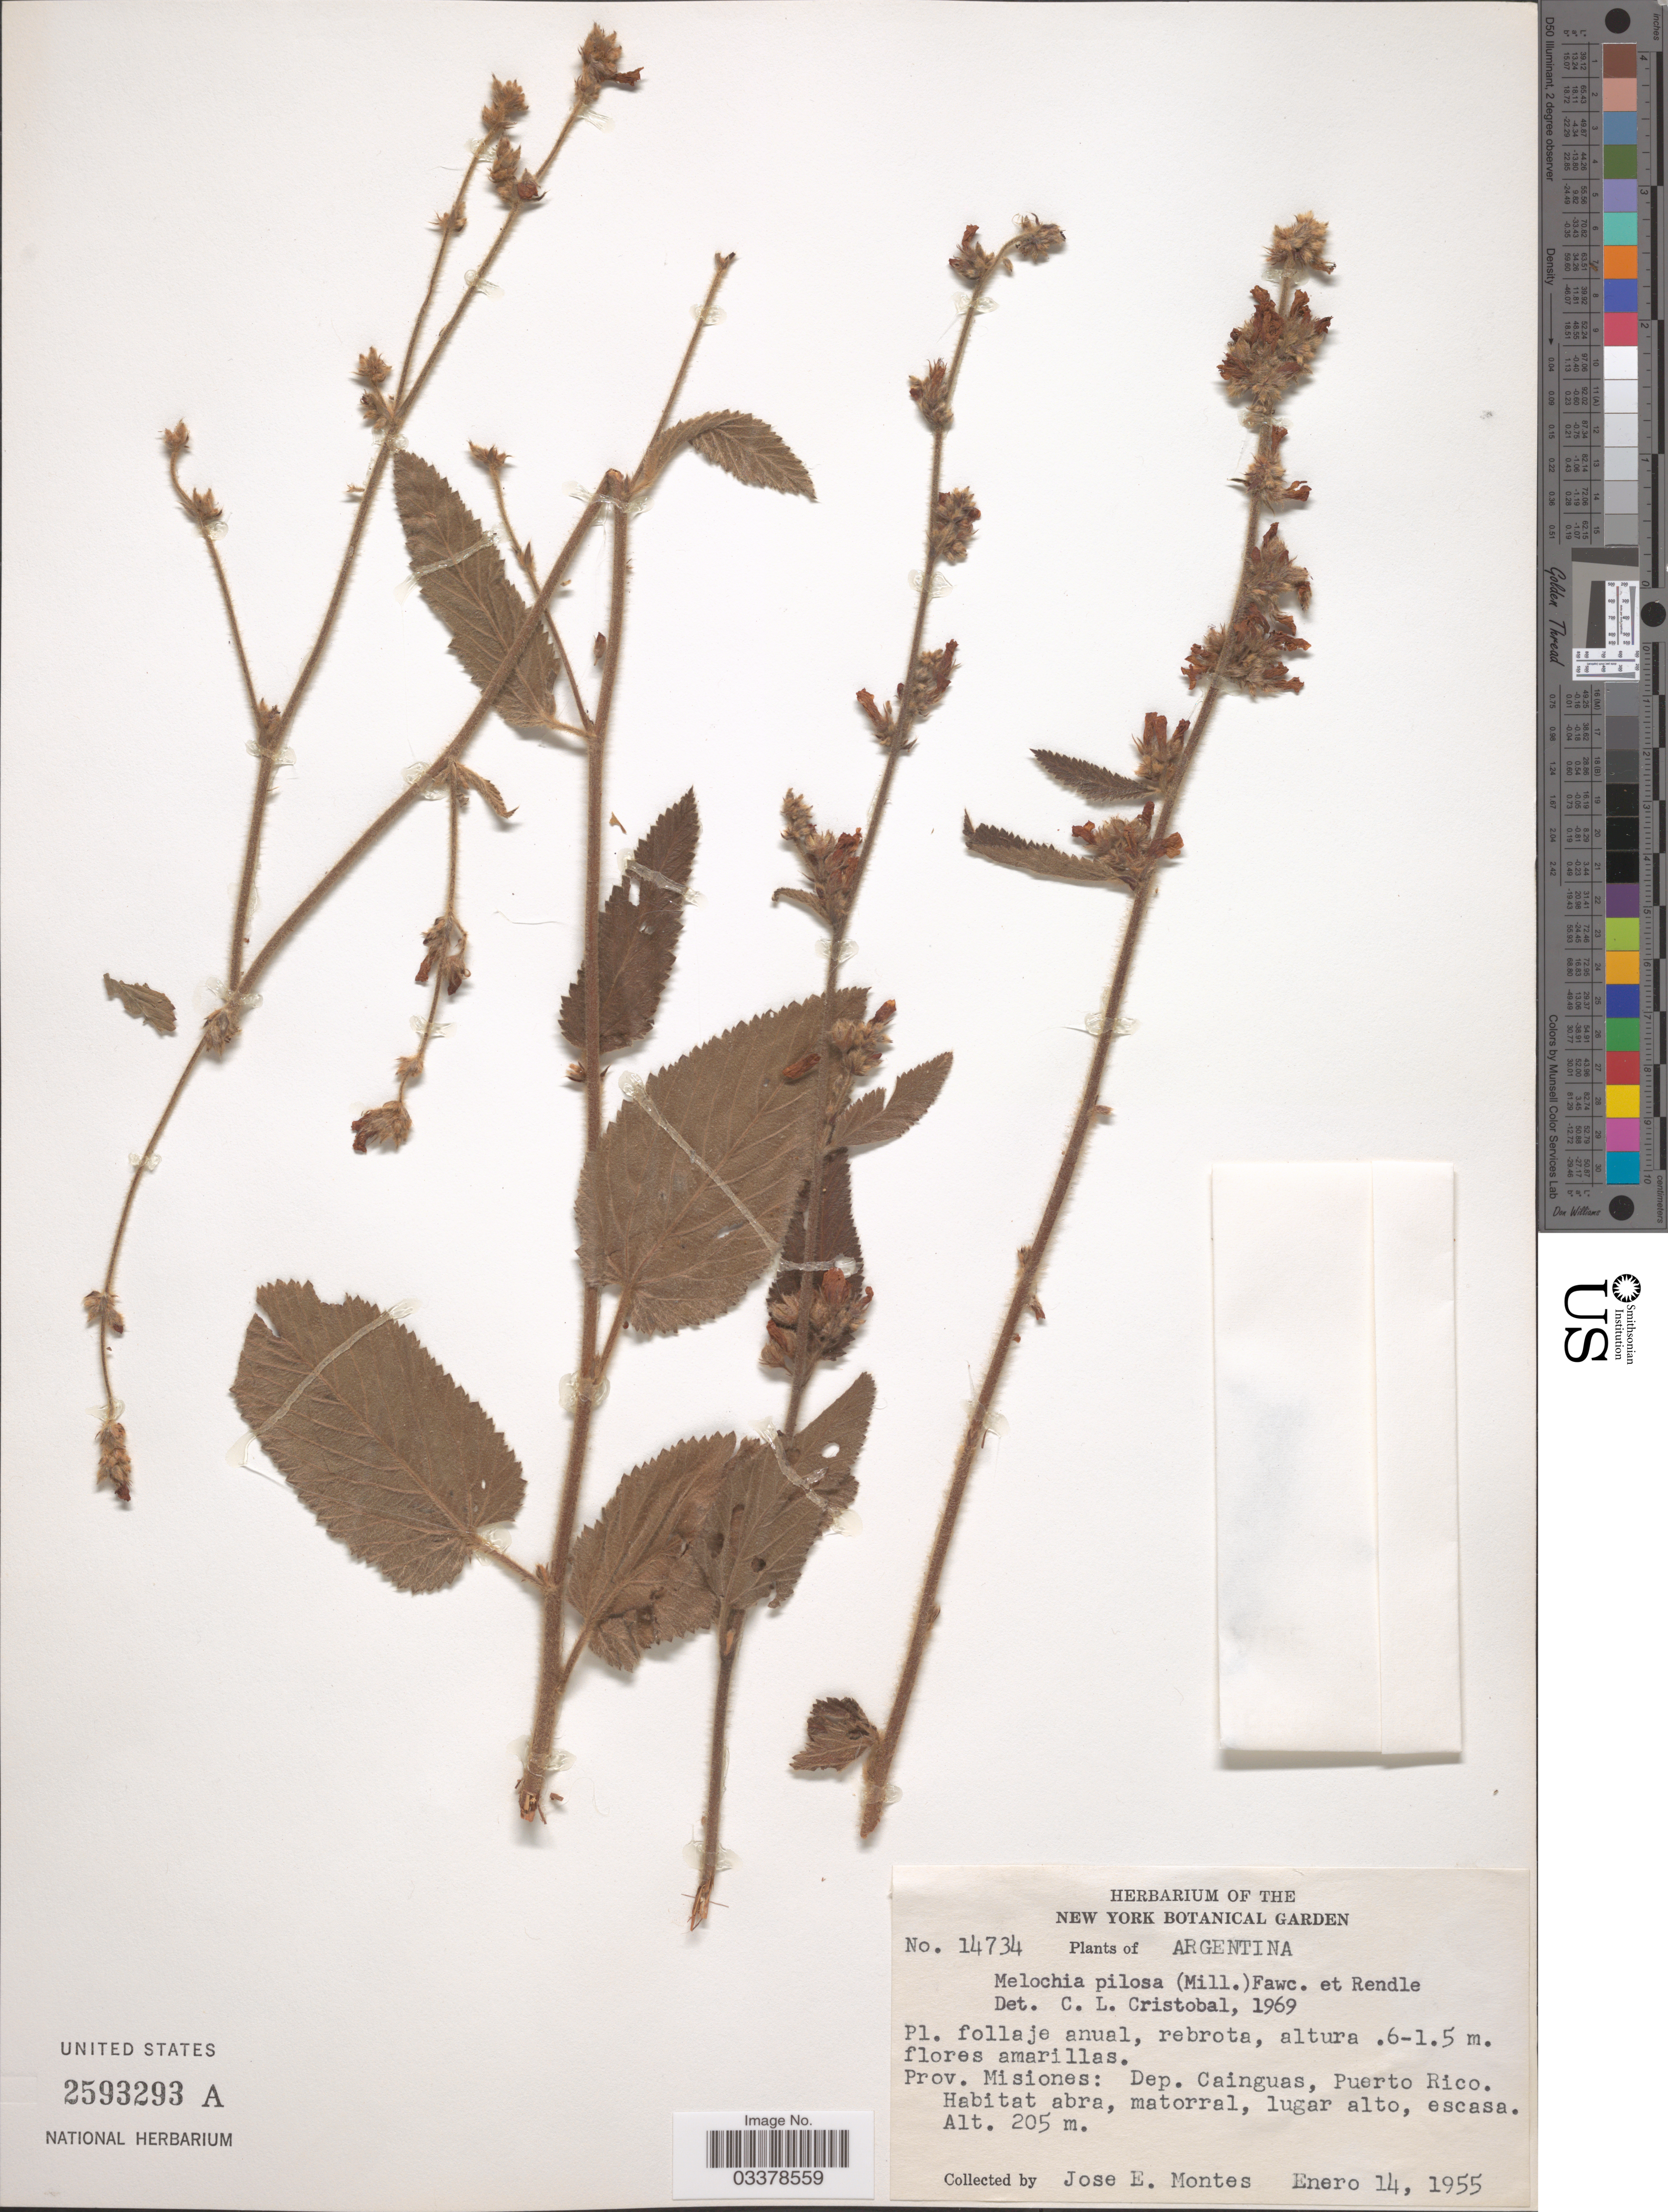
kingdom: Plantae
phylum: Tracheophyta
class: Magnoliopsida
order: Malvales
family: Malvaceae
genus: Melochia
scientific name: Melochia pilosa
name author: (Mill.) Fawc. & Rendle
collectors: J. E. Montes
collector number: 14734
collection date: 1955-01-14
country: Argentina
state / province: Misiones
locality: Dep. Cainguas, Puerto Rico.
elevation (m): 205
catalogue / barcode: US 2593293A